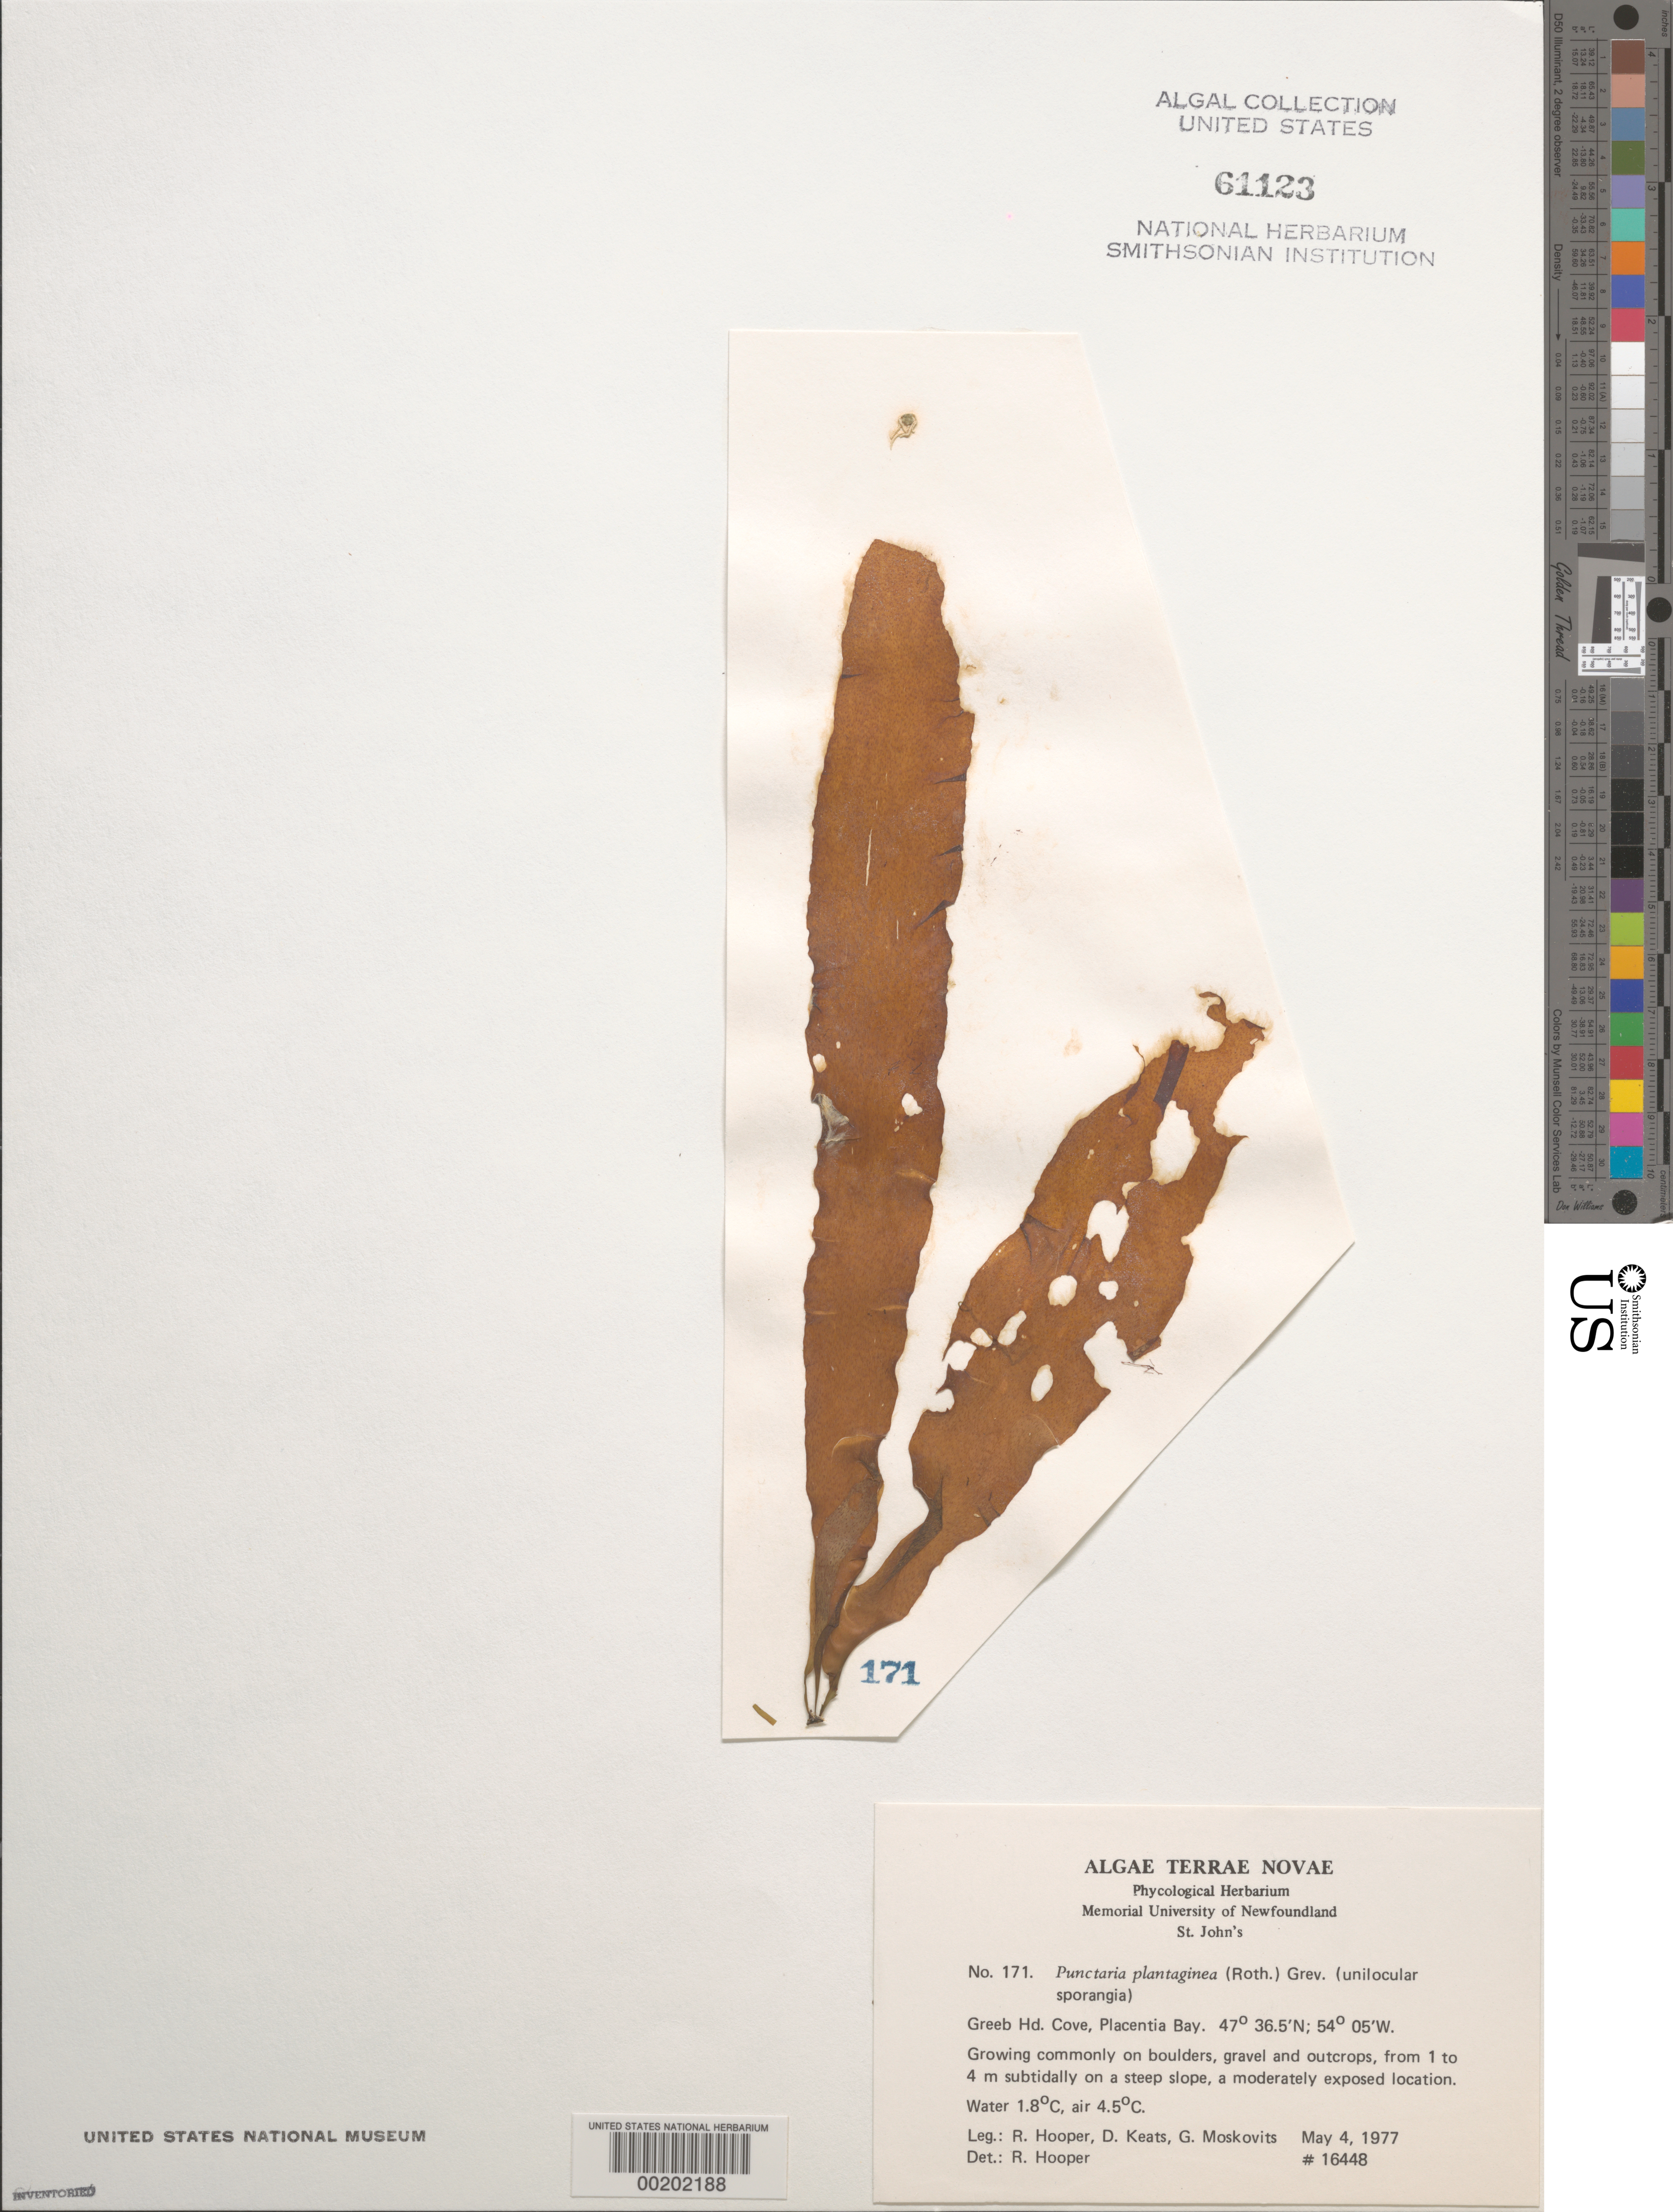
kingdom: Chromista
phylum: Ochrophyta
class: Phaeophyceae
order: Dictyosiphonales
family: Punctariaceae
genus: Punctaria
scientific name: Punctaria plantaginea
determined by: Hooper, R. G.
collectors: R. G. Hooper, D. Keats & G. Moskovits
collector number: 16448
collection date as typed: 04 May 1977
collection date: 1977-05-04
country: Canada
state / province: Newfoundland and Labrador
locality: Greeb Head Cove, Placentia Bay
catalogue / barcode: US 61123